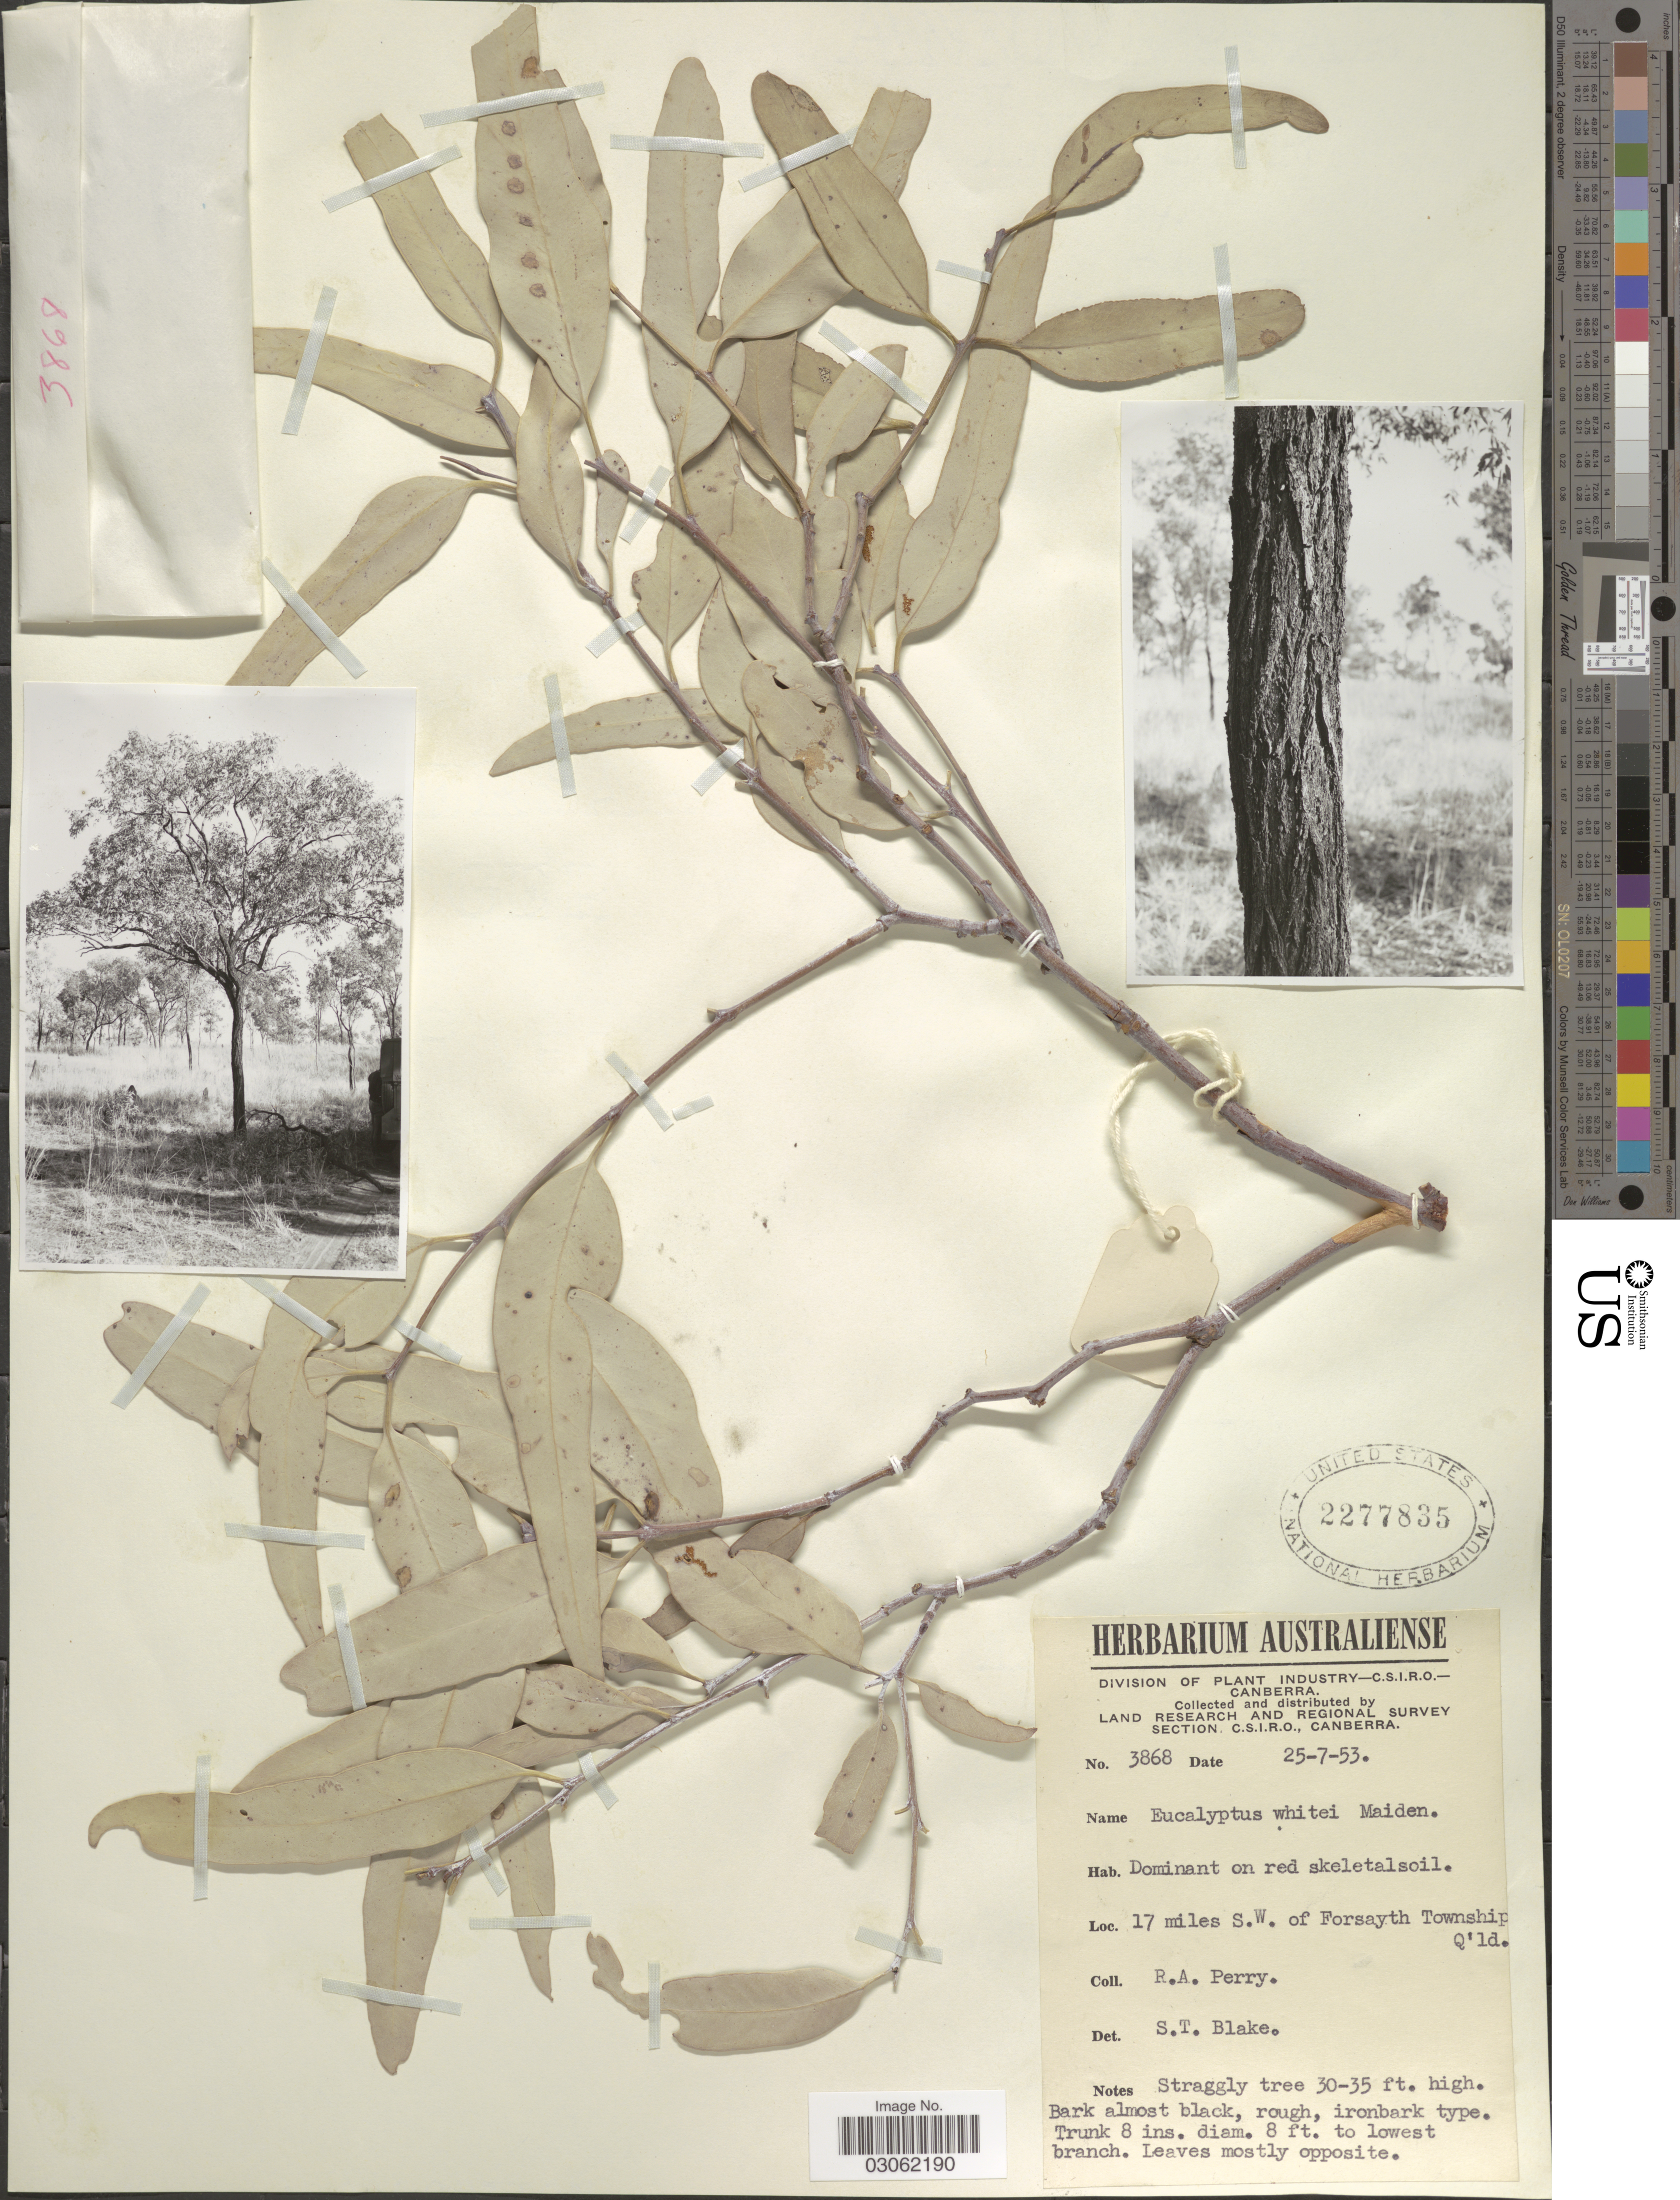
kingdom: Plantae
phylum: Tracheophyta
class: Magnoliopsida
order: Myrtales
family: Myrtaceae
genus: Eucalyptus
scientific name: Eucalyptus whitei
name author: Maiden & Blakely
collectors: Perry, R. A.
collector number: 3868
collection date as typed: Transcribed d/m/y: 25/7/53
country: Australia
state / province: Queensland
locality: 17 miles S. W. of Forsayth Township Q'ld.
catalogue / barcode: US 2277835